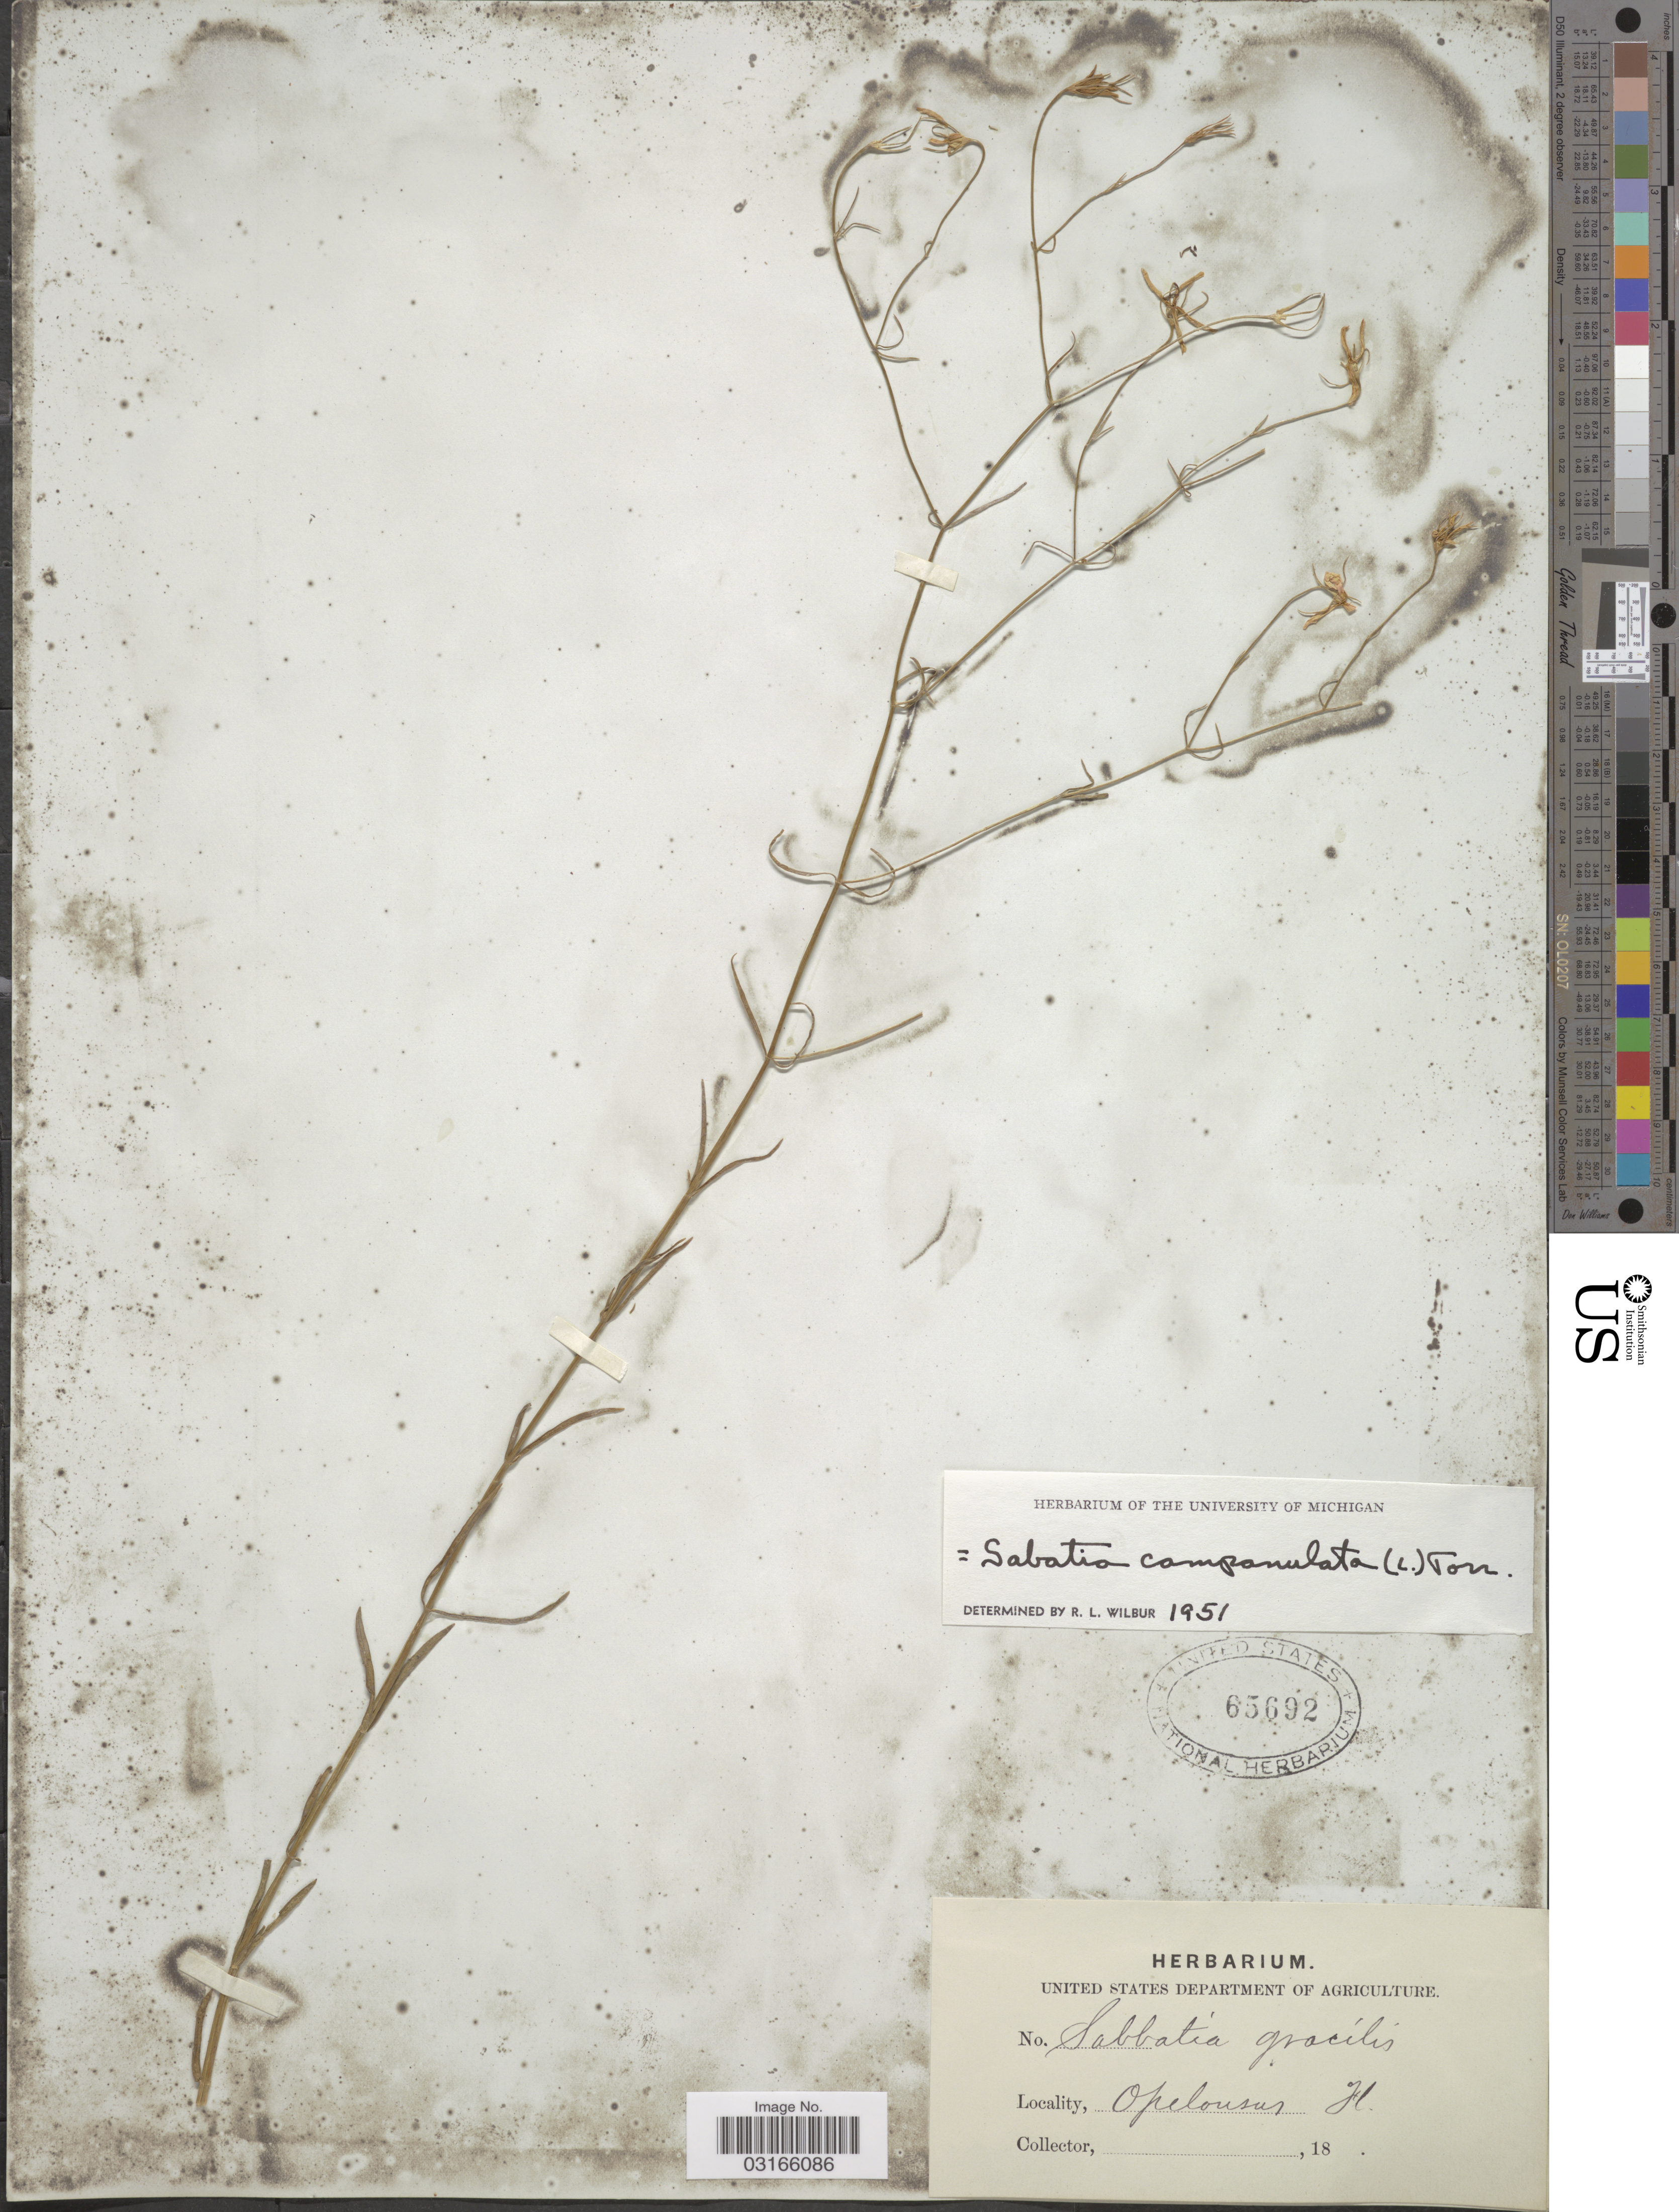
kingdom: Plantae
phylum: Tracheophyta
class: Magnoliopsida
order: Gentianales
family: Gentianaceae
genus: Sabatia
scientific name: Sabatia campanulata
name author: (L.) Torr.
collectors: Facchini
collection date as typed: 18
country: United States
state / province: Florida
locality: Opelousas.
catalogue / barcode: US 65692